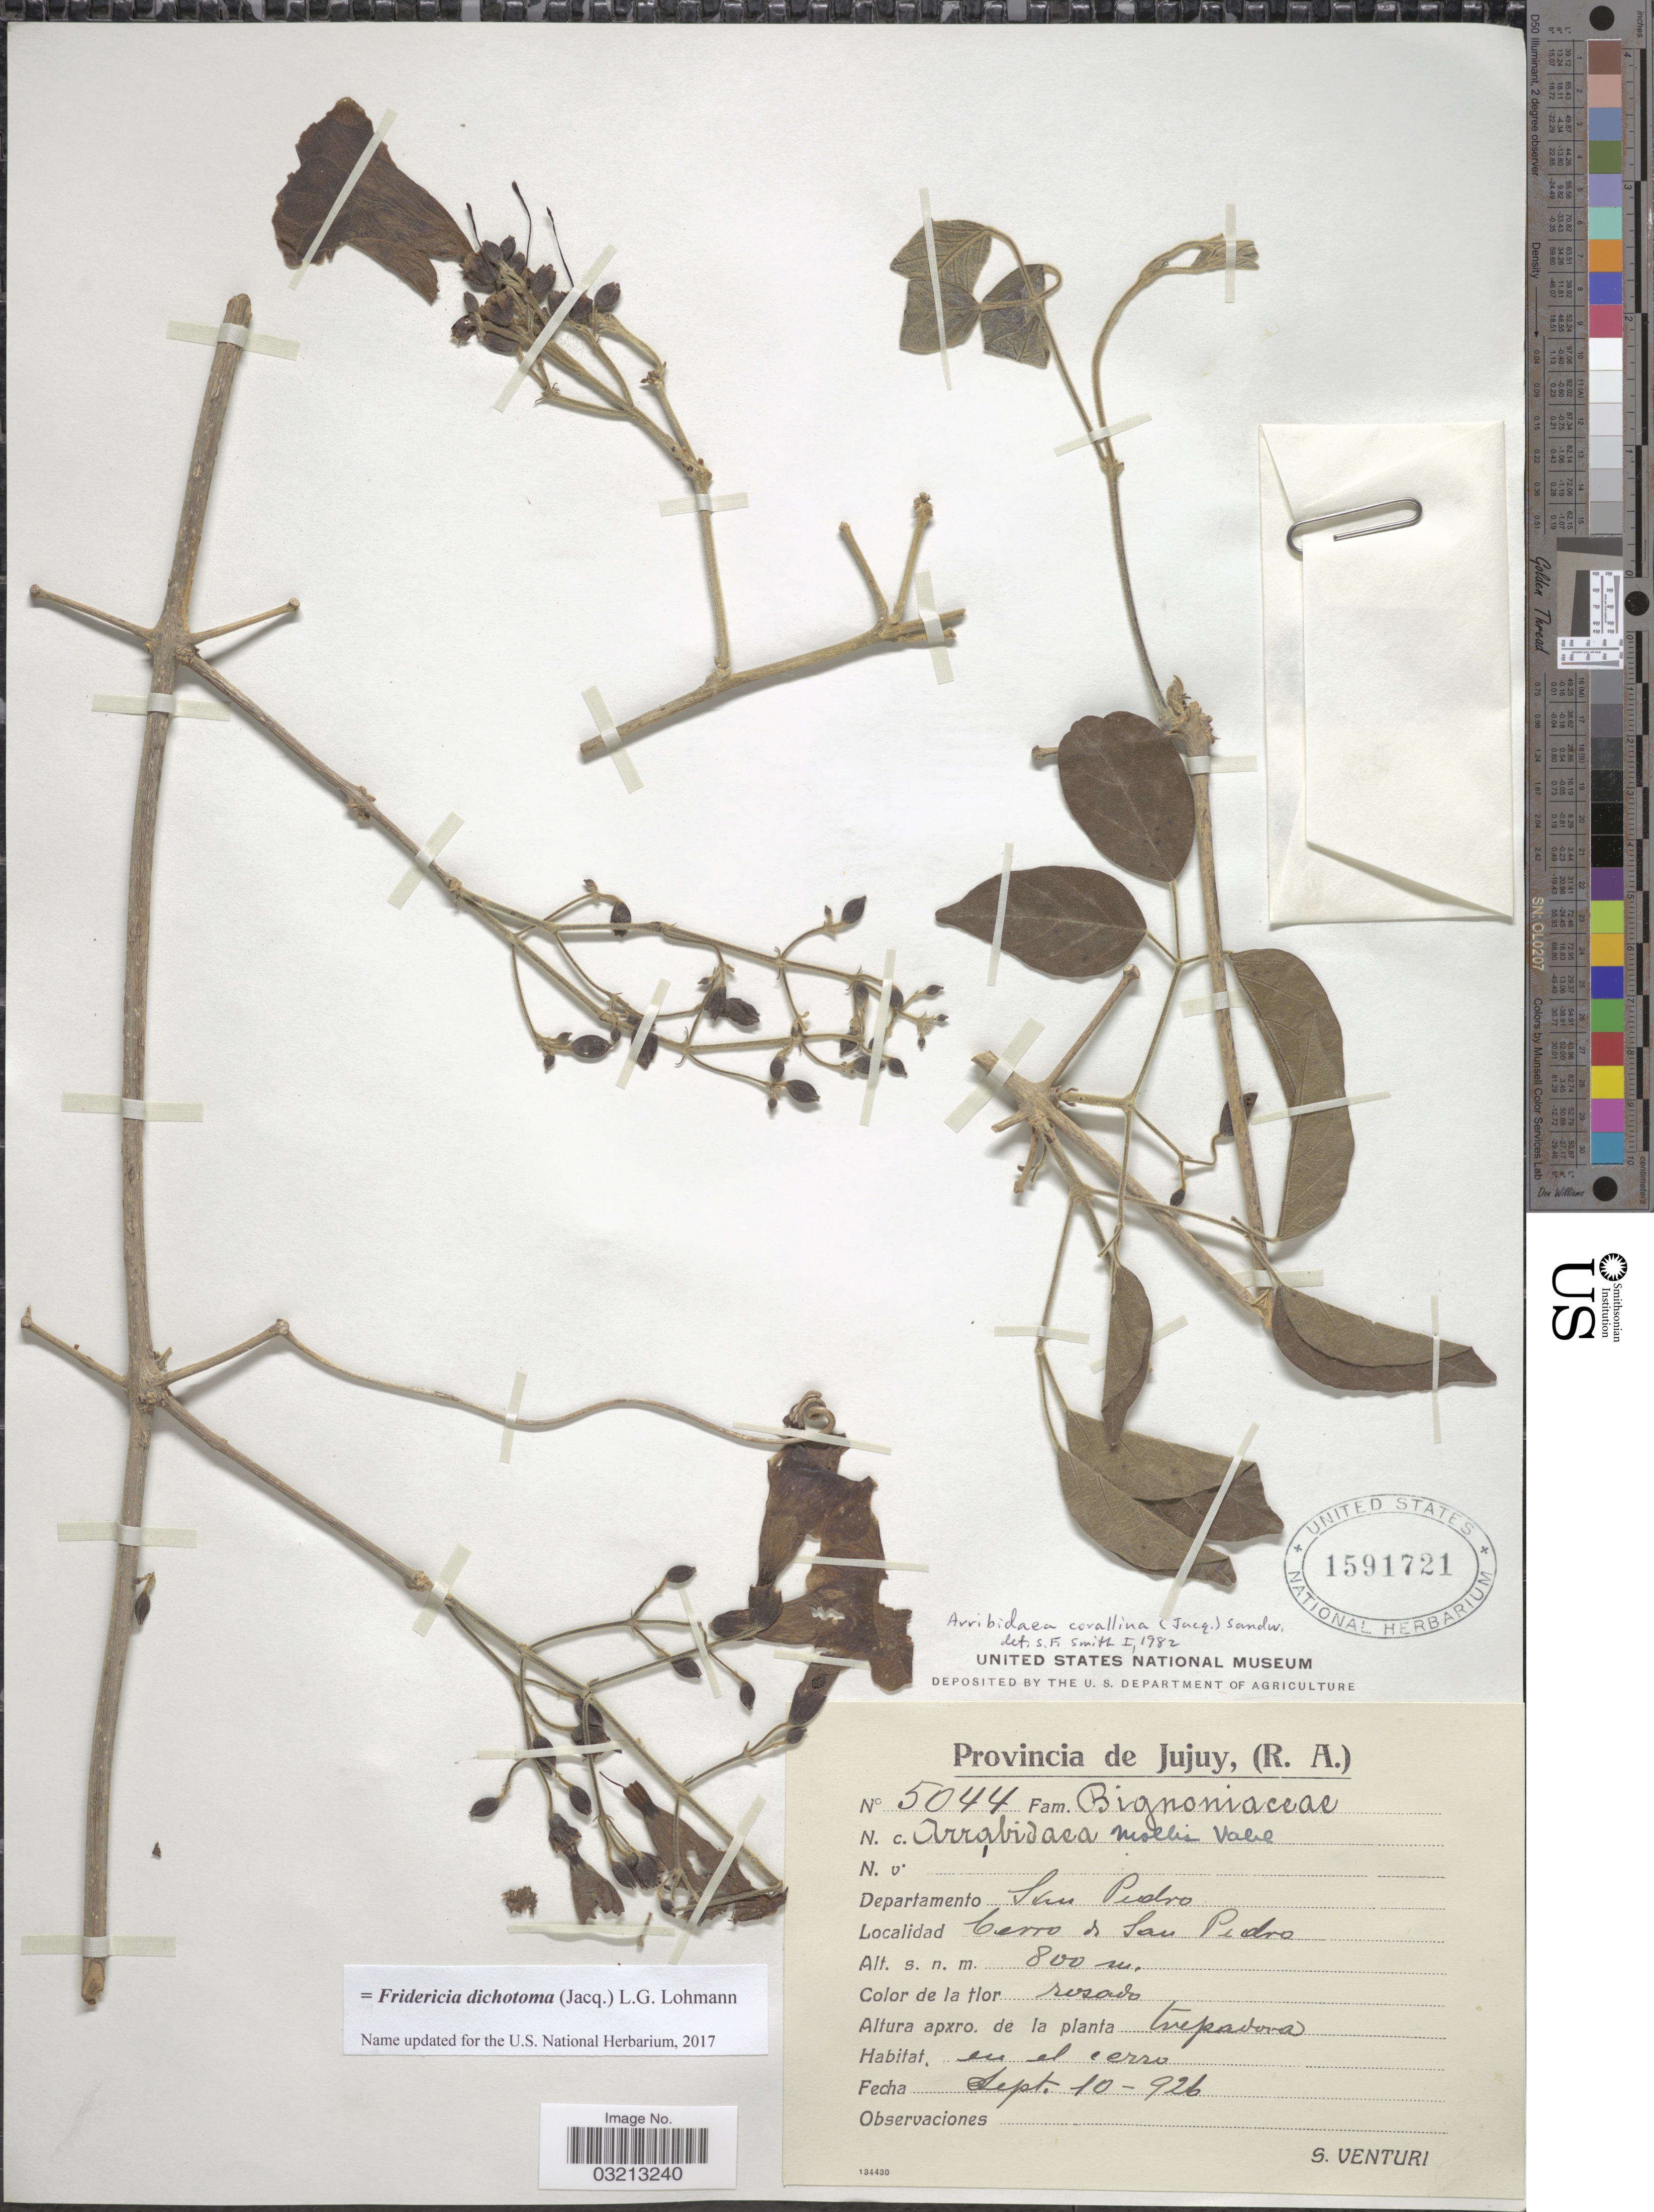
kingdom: Plantae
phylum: Tracheophyta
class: Magnoliopsida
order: Lamiales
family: Bignoniaceae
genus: Fridericia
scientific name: Fridericia dichotoma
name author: (Jacq.) L.G. Lohmann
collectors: S. Venturi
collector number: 5044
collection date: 1926-09-10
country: Argentina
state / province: Jujuy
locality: Departamento San Pedro. Cerro de San Pedro.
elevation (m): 800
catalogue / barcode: US 1591721